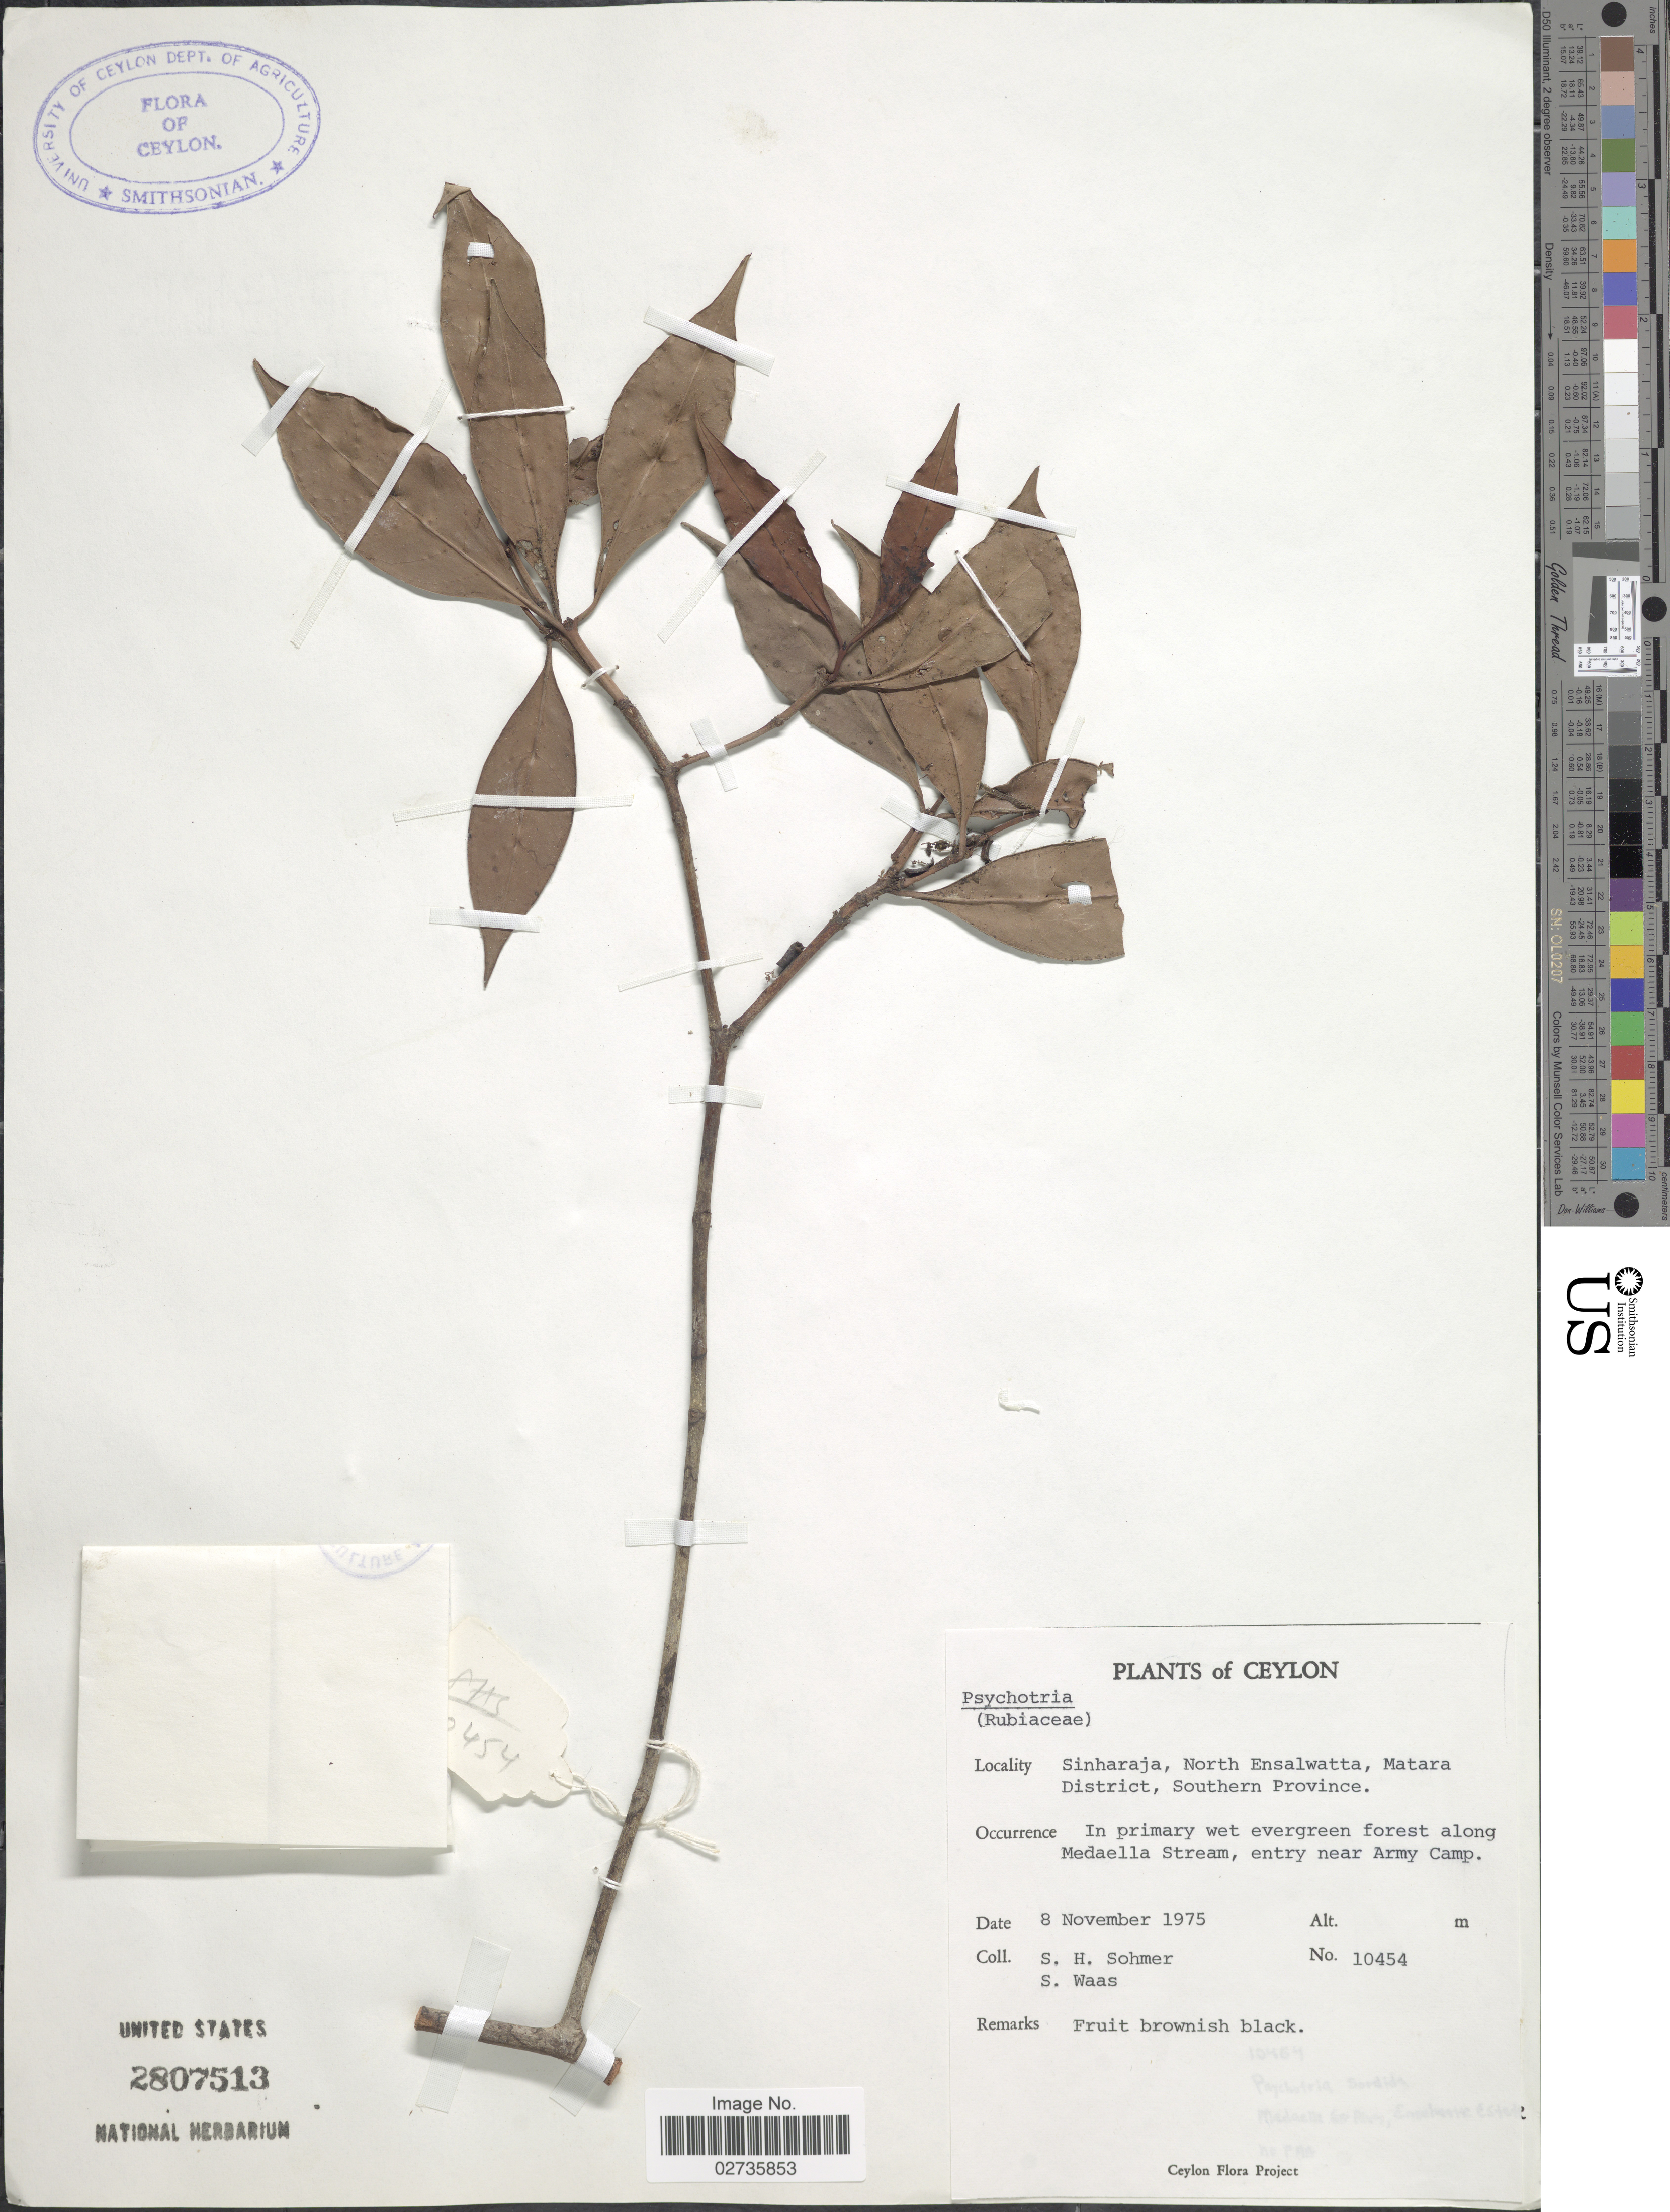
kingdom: Plantae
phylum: Tracheophyta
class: Magnoliopsida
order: Gentianales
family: Rubiaceae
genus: Psychotria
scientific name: Psychotria sp.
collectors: S. H. Sohmer & S. Waas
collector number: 10454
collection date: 1975-11-08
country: Sri Lanka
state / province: Southern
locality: Ceylon, Sinharaja, North Ensalwatta, Matara District; In primary wet evergreen forest along Medaella Stream, entry near Army Camp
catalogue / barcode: US 2807513